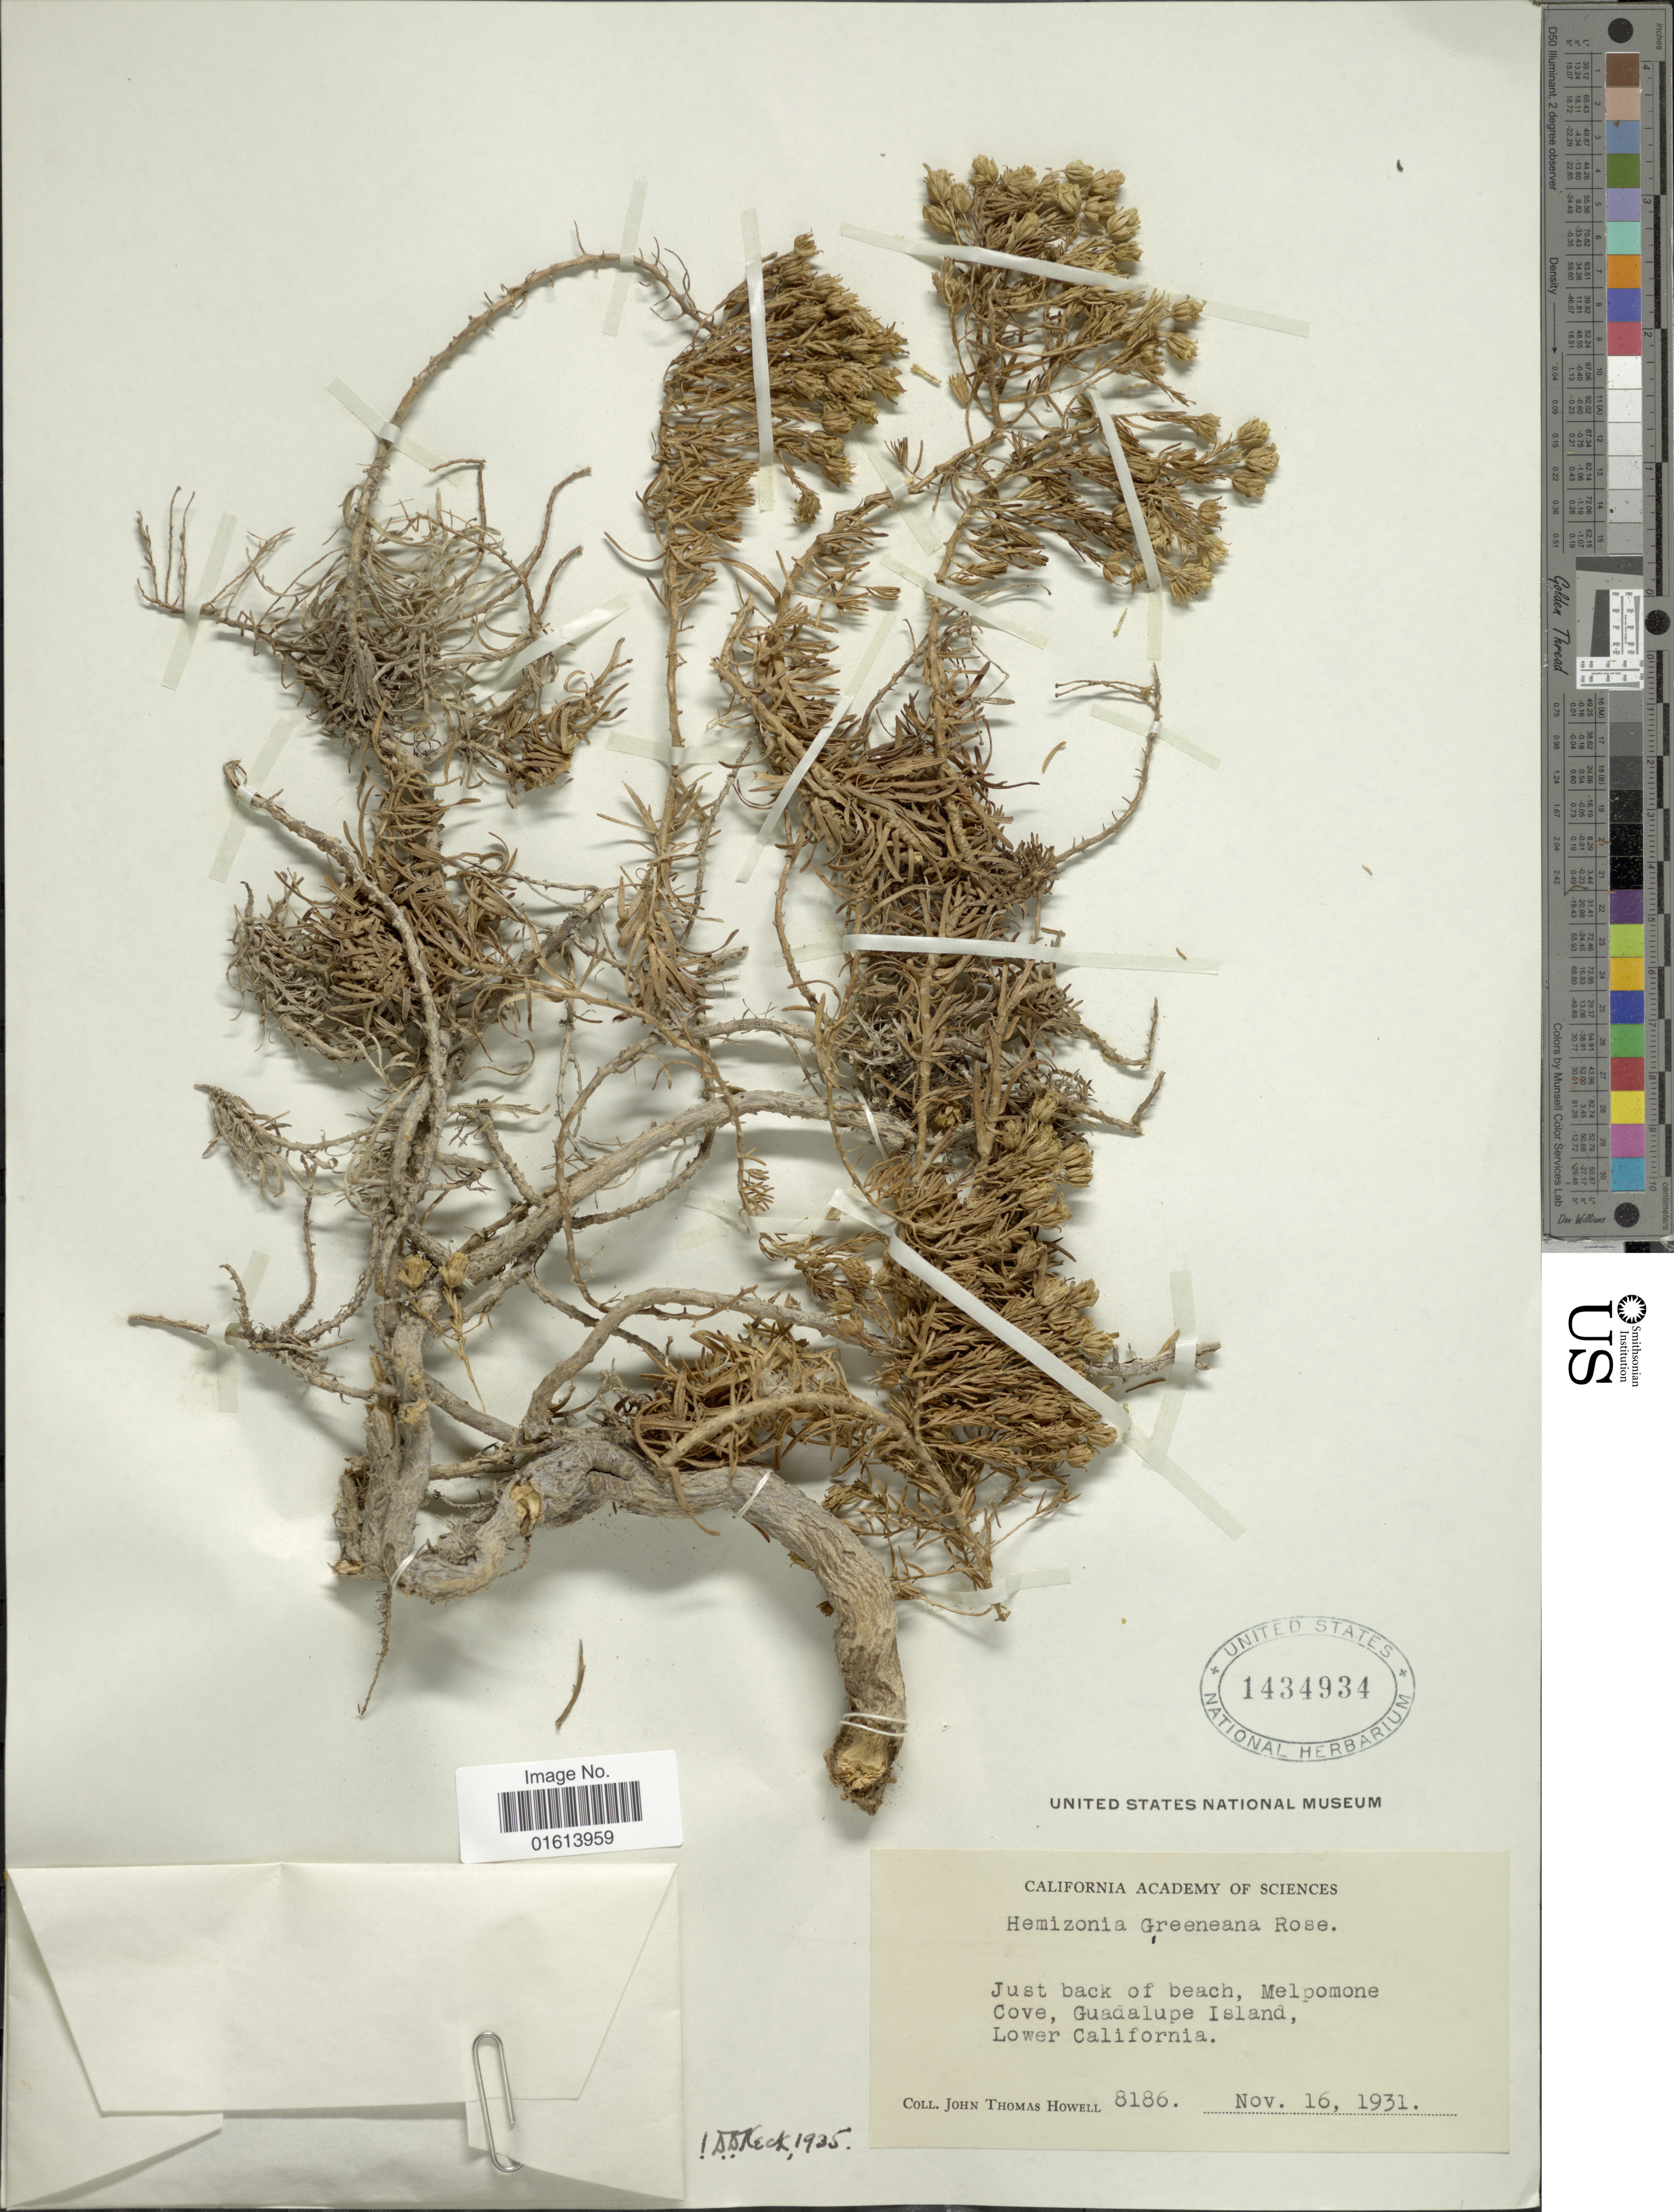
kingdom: Plantae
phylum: Tracheophyta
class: Magnoliopsida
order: Asterales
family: Asteraceae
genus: Deinandra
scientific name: Deinandra greeneana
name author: (Rose) B.G. Baldwin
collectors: J. T. Howell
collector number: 8186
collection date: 1931-11-16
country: Mexico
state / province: Baja California Norte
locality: Just back of beach, Melpomone Cove, Guadalupe Island, Lower California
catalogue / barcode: US 1434934